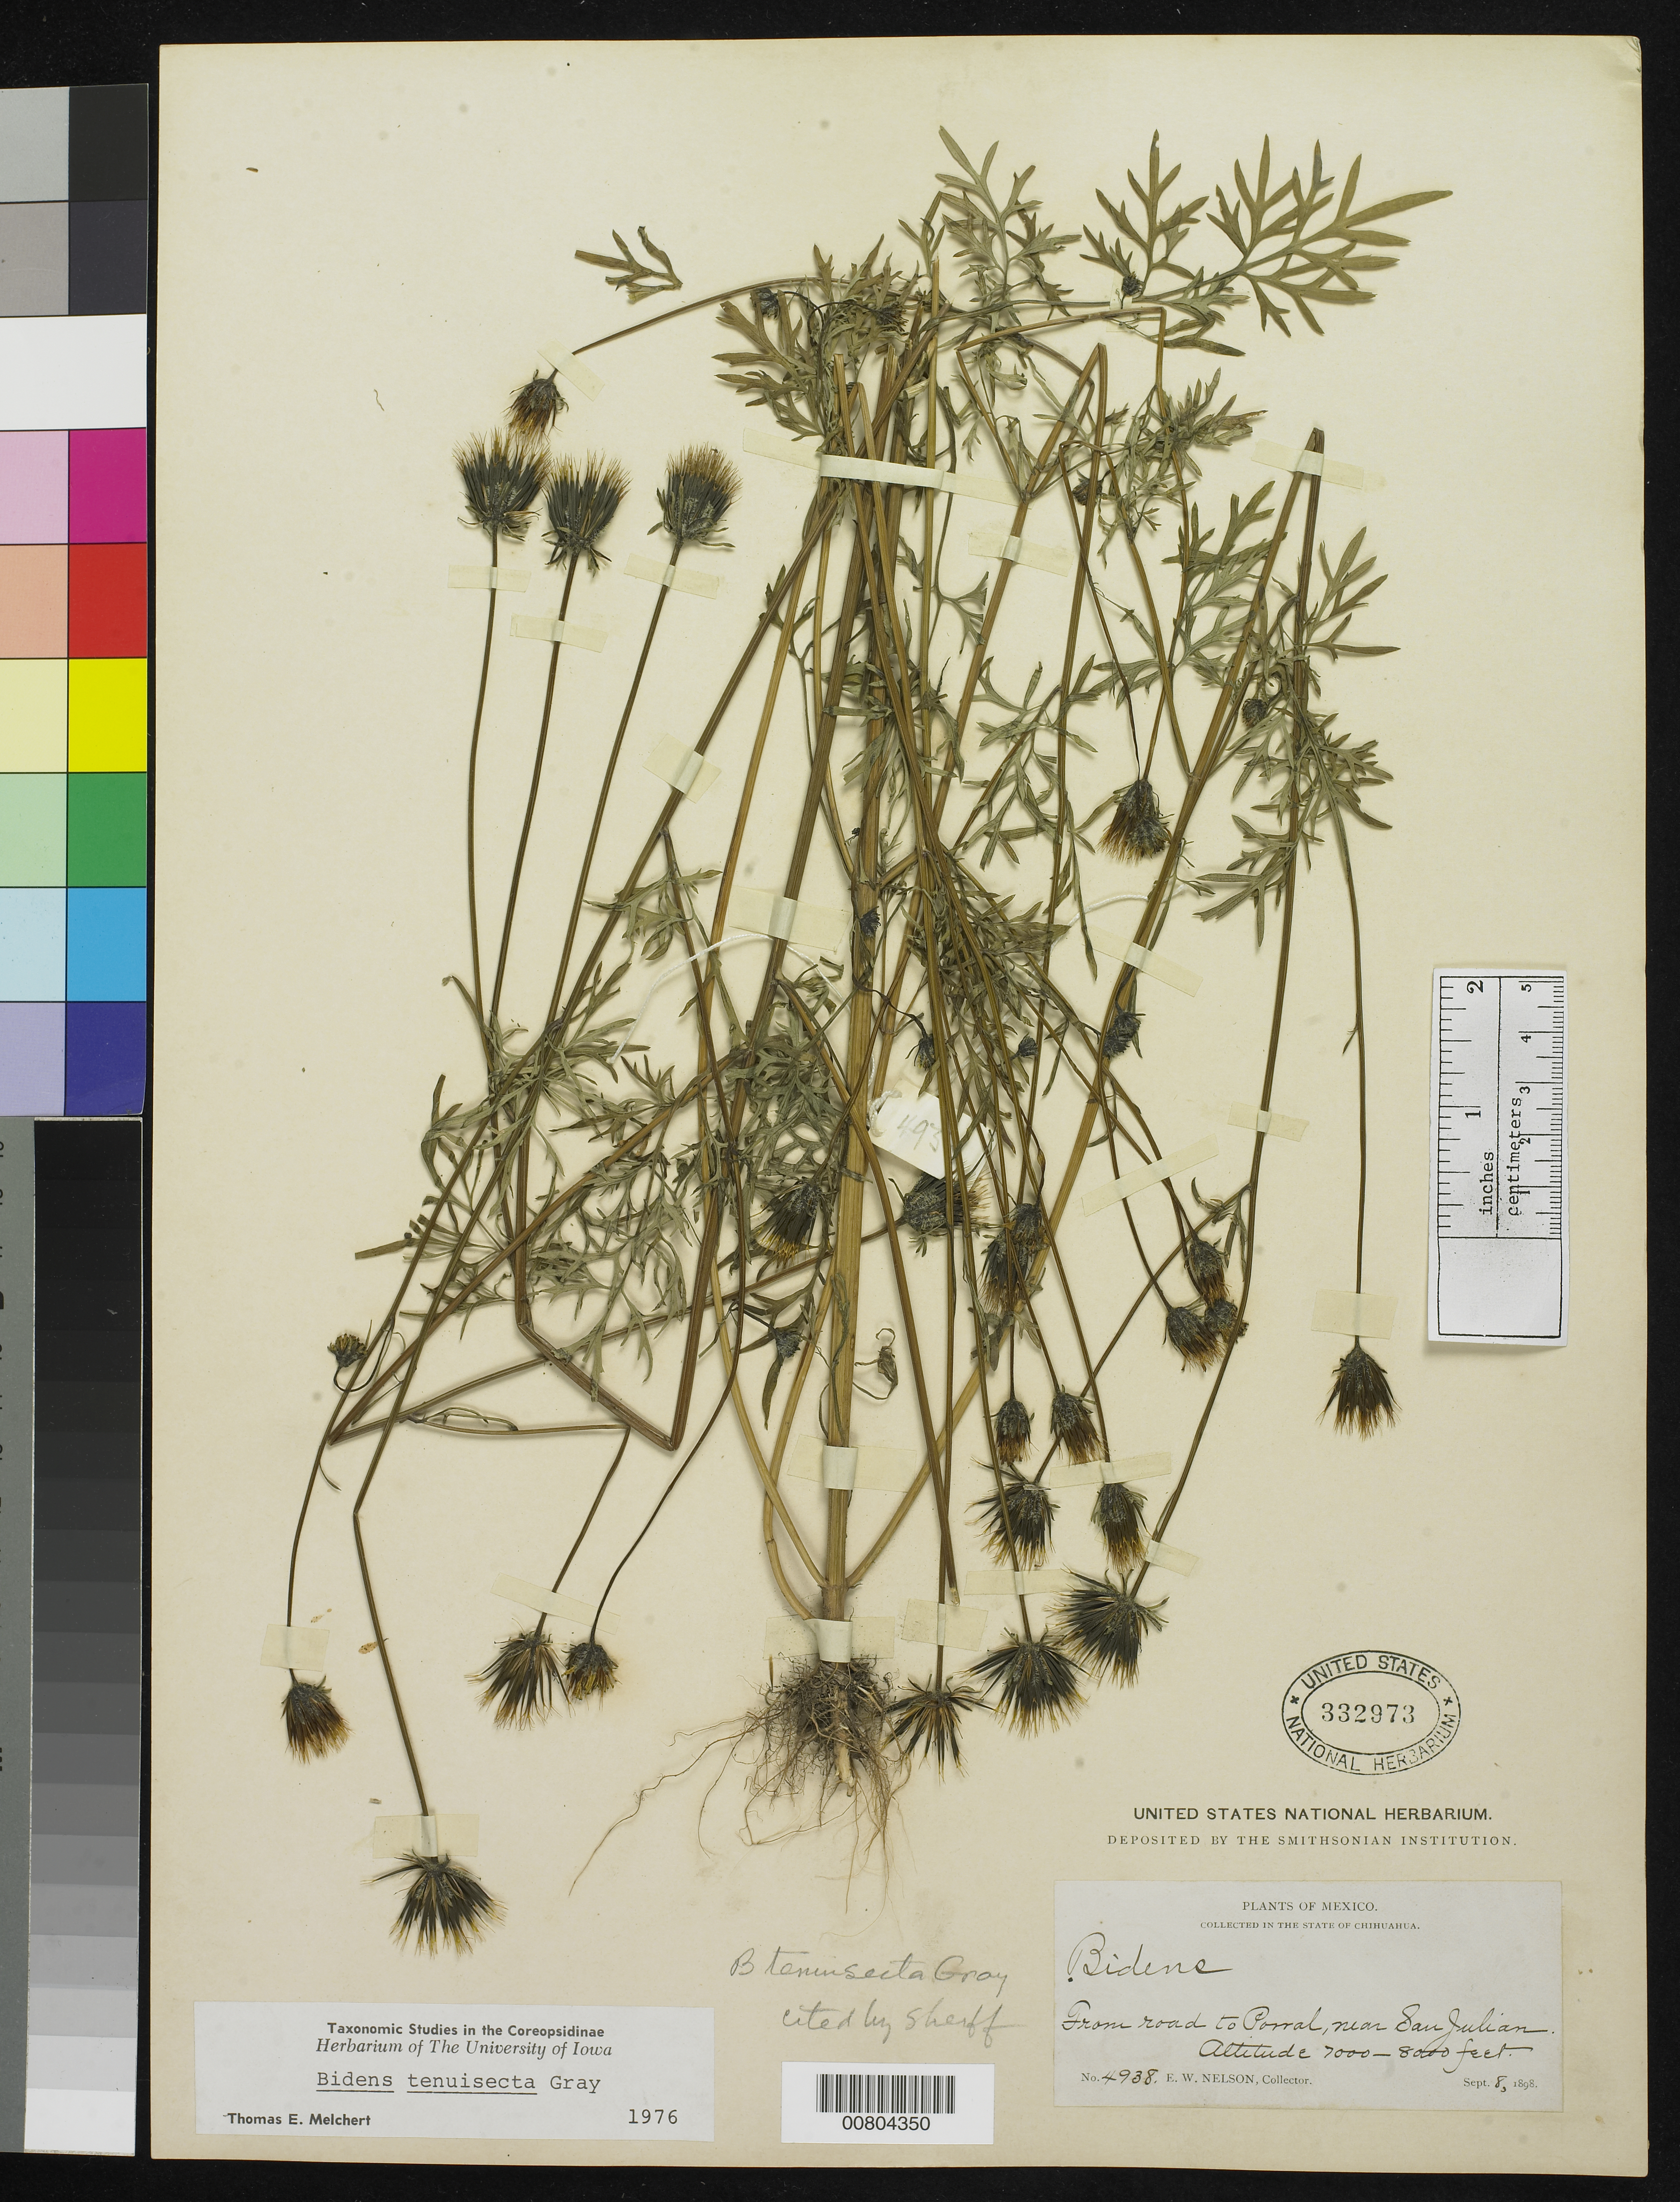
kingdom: Plantae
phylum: Tracheophyta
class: Magnoliopsida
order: Asterales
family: Asteraceae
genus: Bidens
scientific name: Bidens tenuisecta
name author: A. Gray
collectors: E. W. Nelson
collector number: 4938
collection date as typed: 08 Sep 1898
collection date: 1898-09-08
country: Mexico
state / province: Chihuahua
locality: Road to Parral near San Julian, Chihuahua.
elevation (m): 2134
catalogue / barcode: US 332973